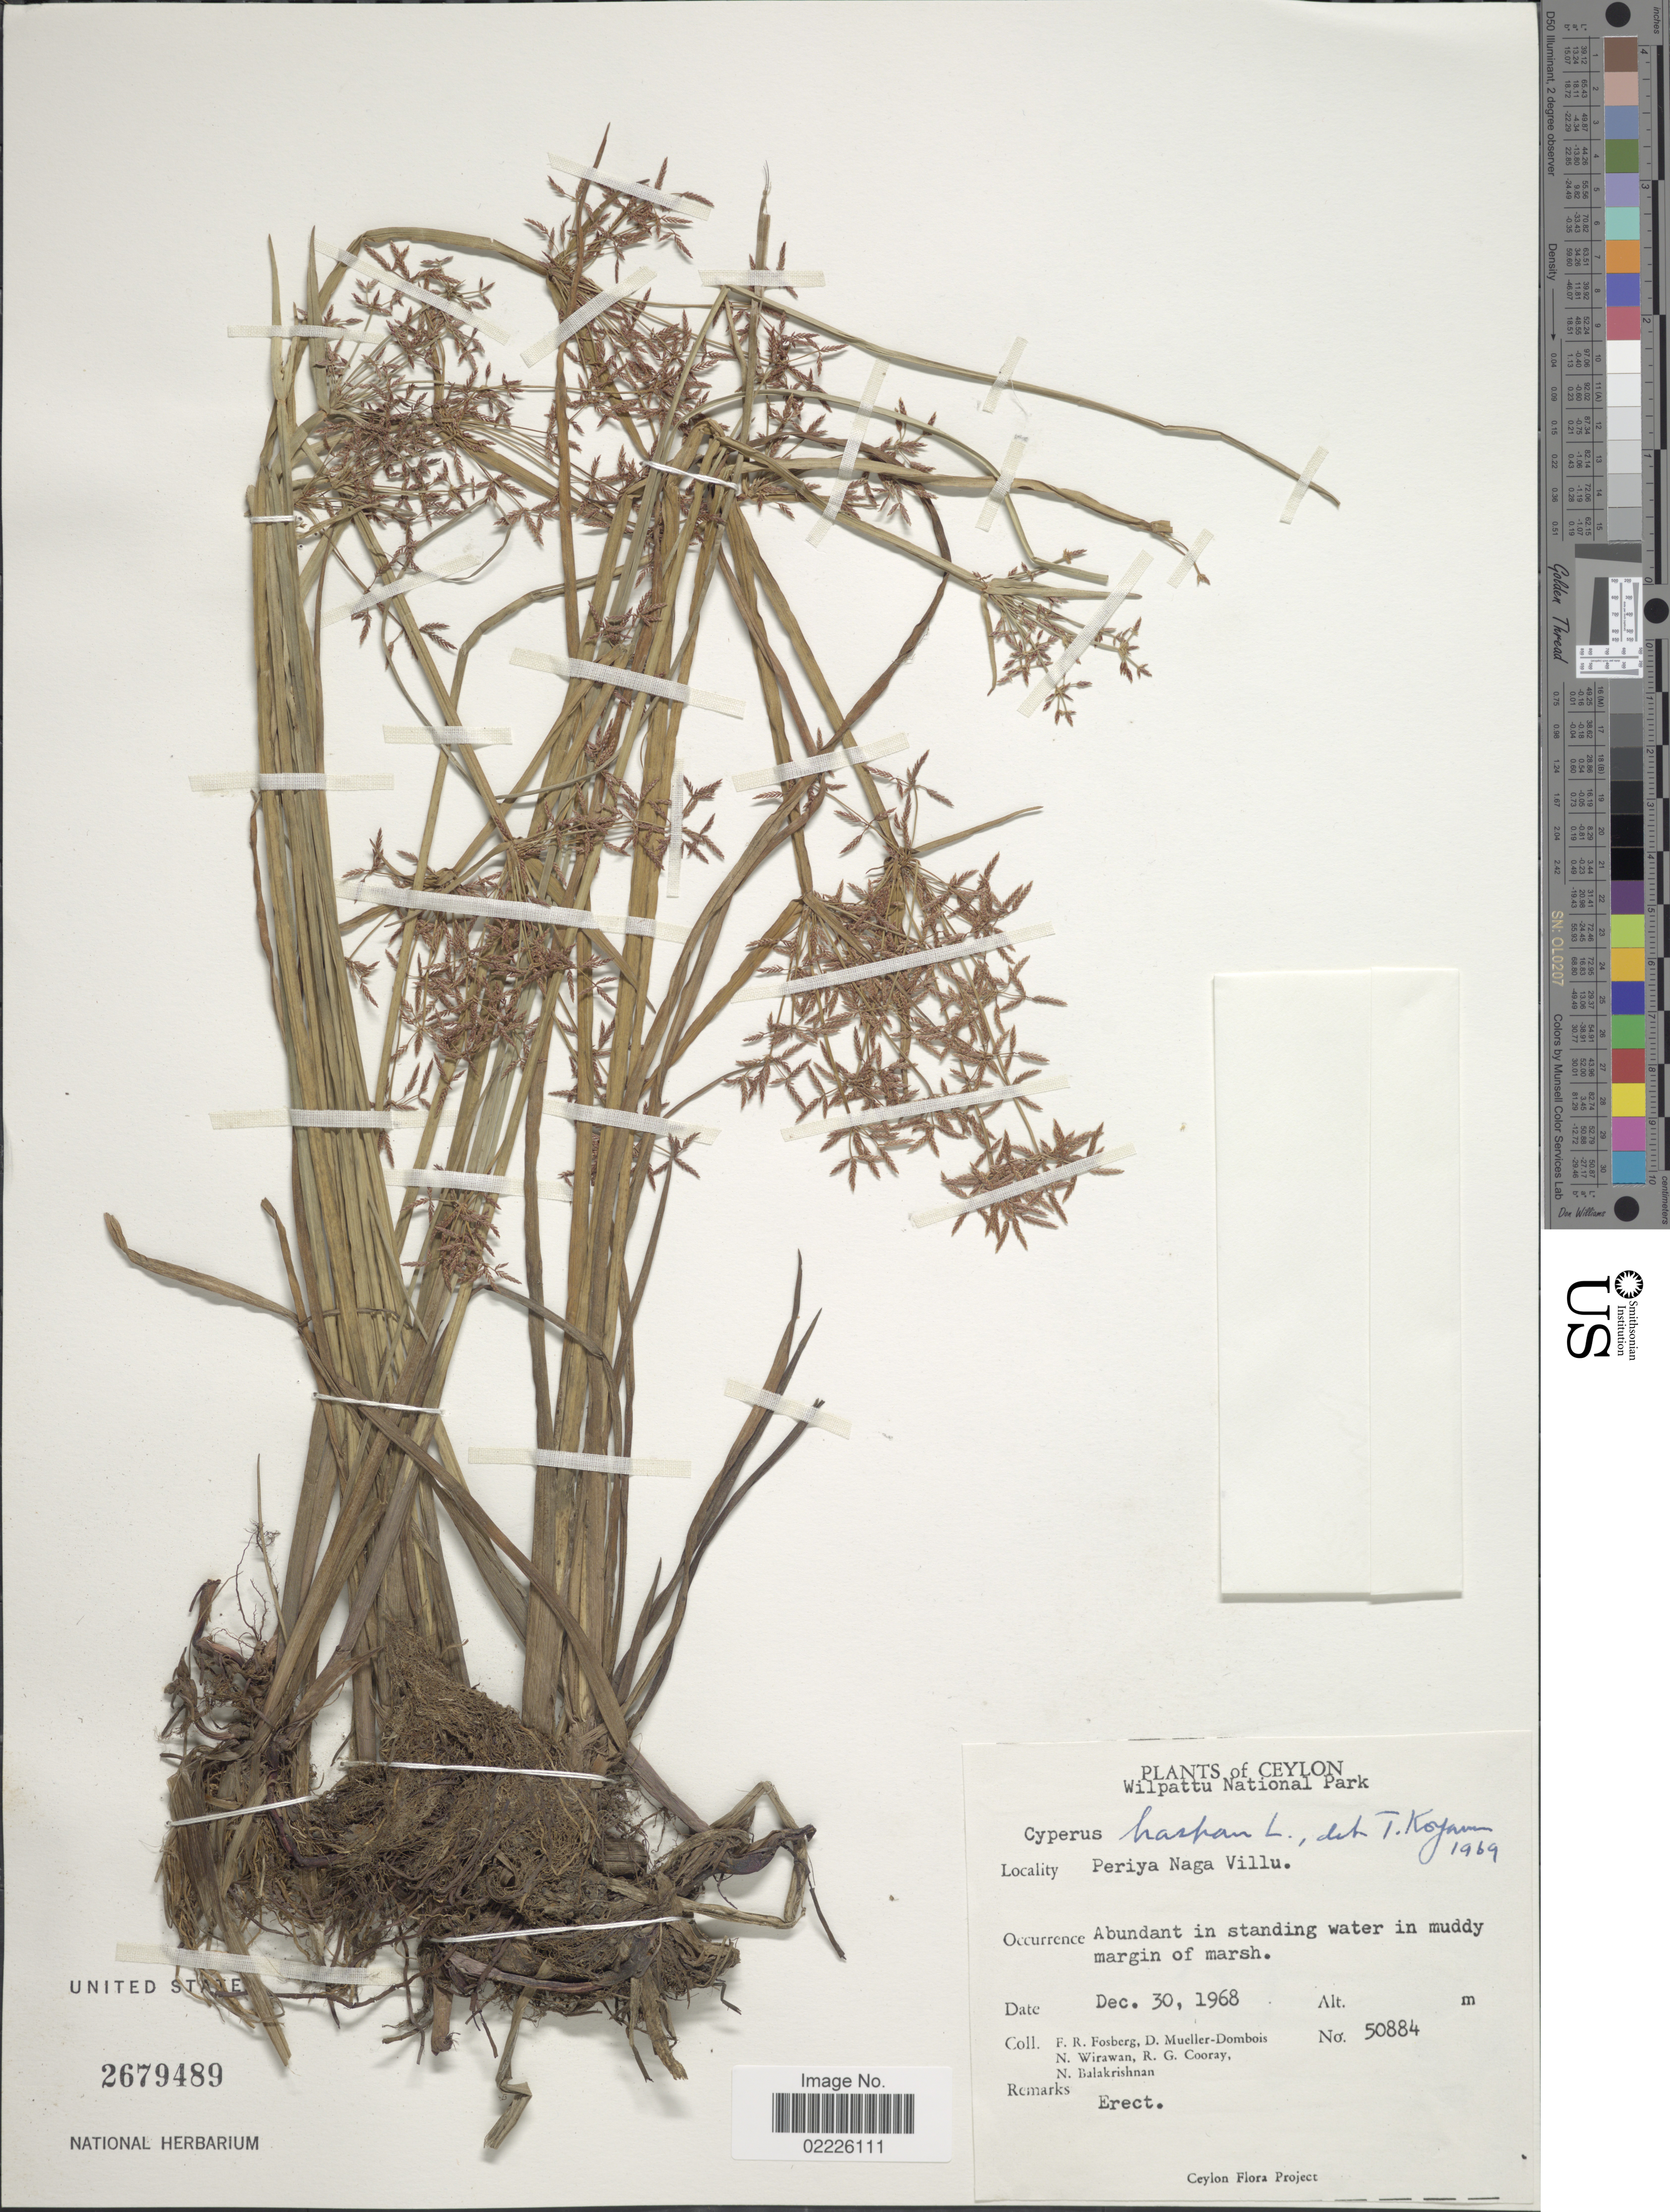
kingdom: Plantae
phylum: Tracheophyta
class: Liliopsida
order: Poales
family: Cyperaceae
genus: Cyperus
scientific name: Cyperus haspan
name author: L.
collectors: F. R. Fosberg, D. Mueller-Dombois, N. Wirawan, R. Cooray & N. Balakrishnan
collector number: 50884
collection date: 1968-12-30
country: Sri Lanka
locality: Ceylon, Wilpattu National Park, Periya Naga Villu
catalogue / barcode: US 2679489